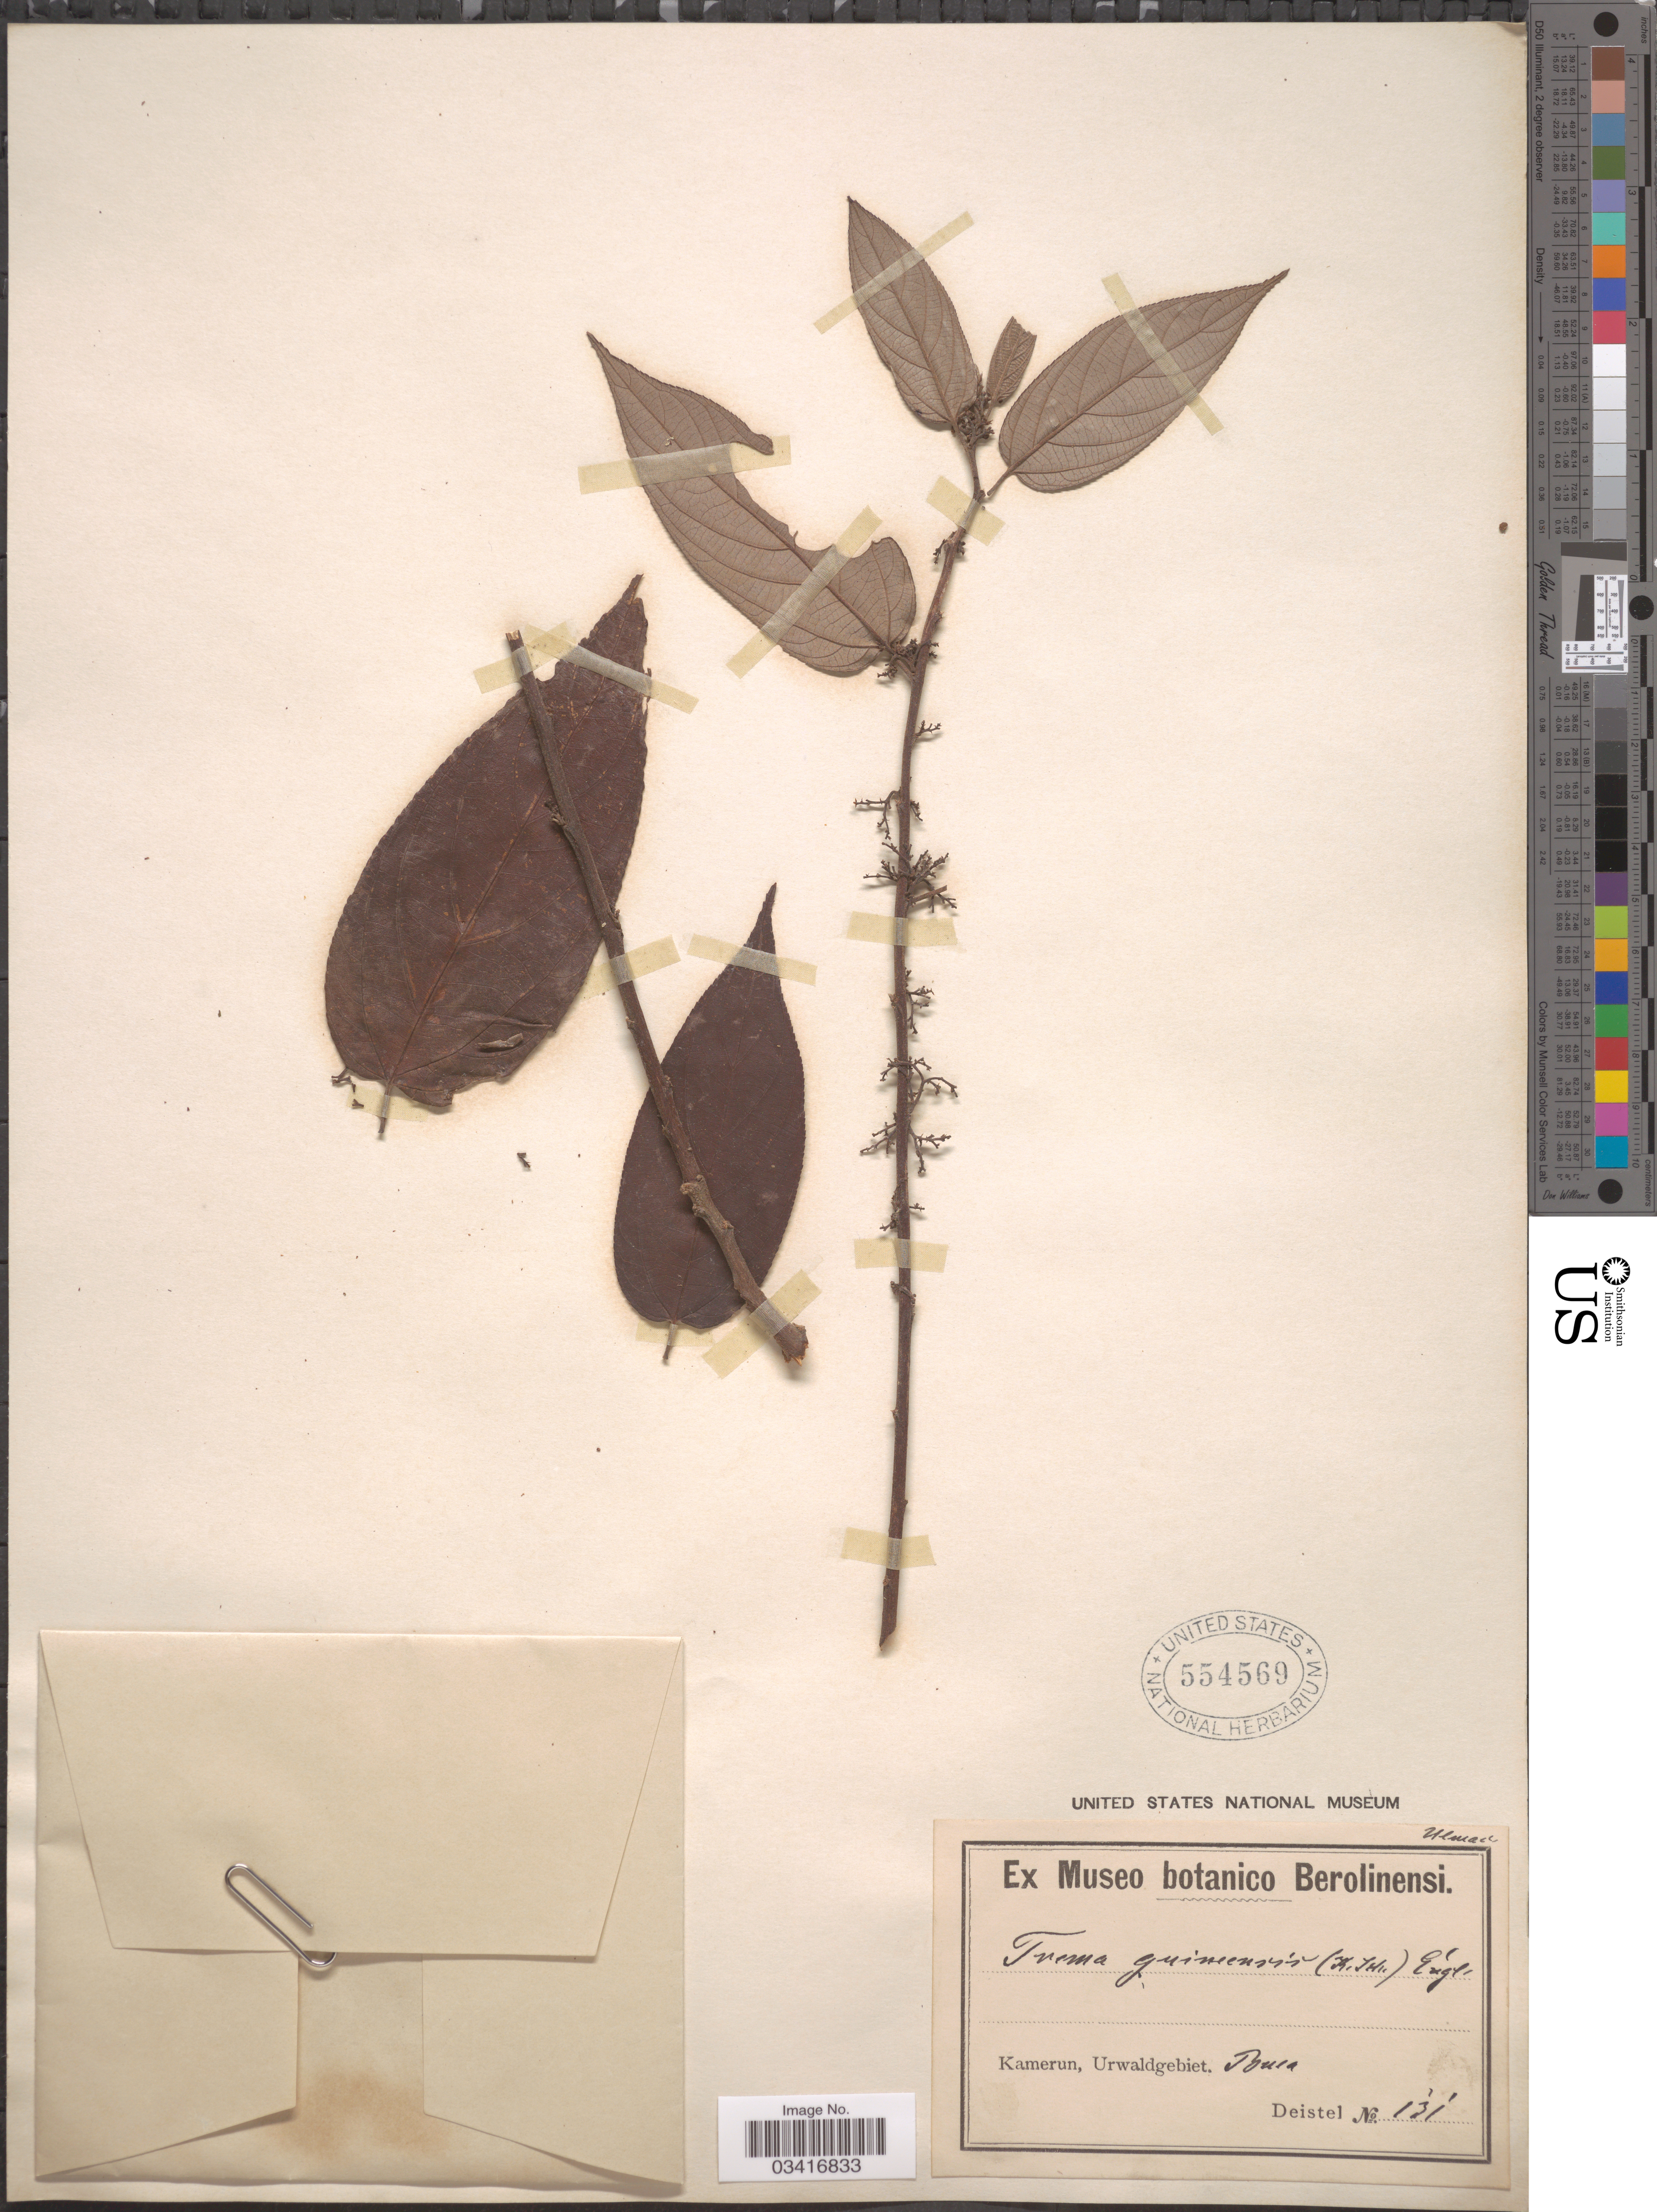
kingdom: Plantae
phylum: Tracheophyta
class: Magnoliopsida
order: Rosales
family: Cannabaceae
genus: Trema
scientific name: Trema guineense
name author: (Schumach. & Thonn.) Ficalho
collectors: -. Deistel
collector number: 131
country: Cameroon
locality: Urwaldgebiet. Buea.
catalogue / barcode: US 554569